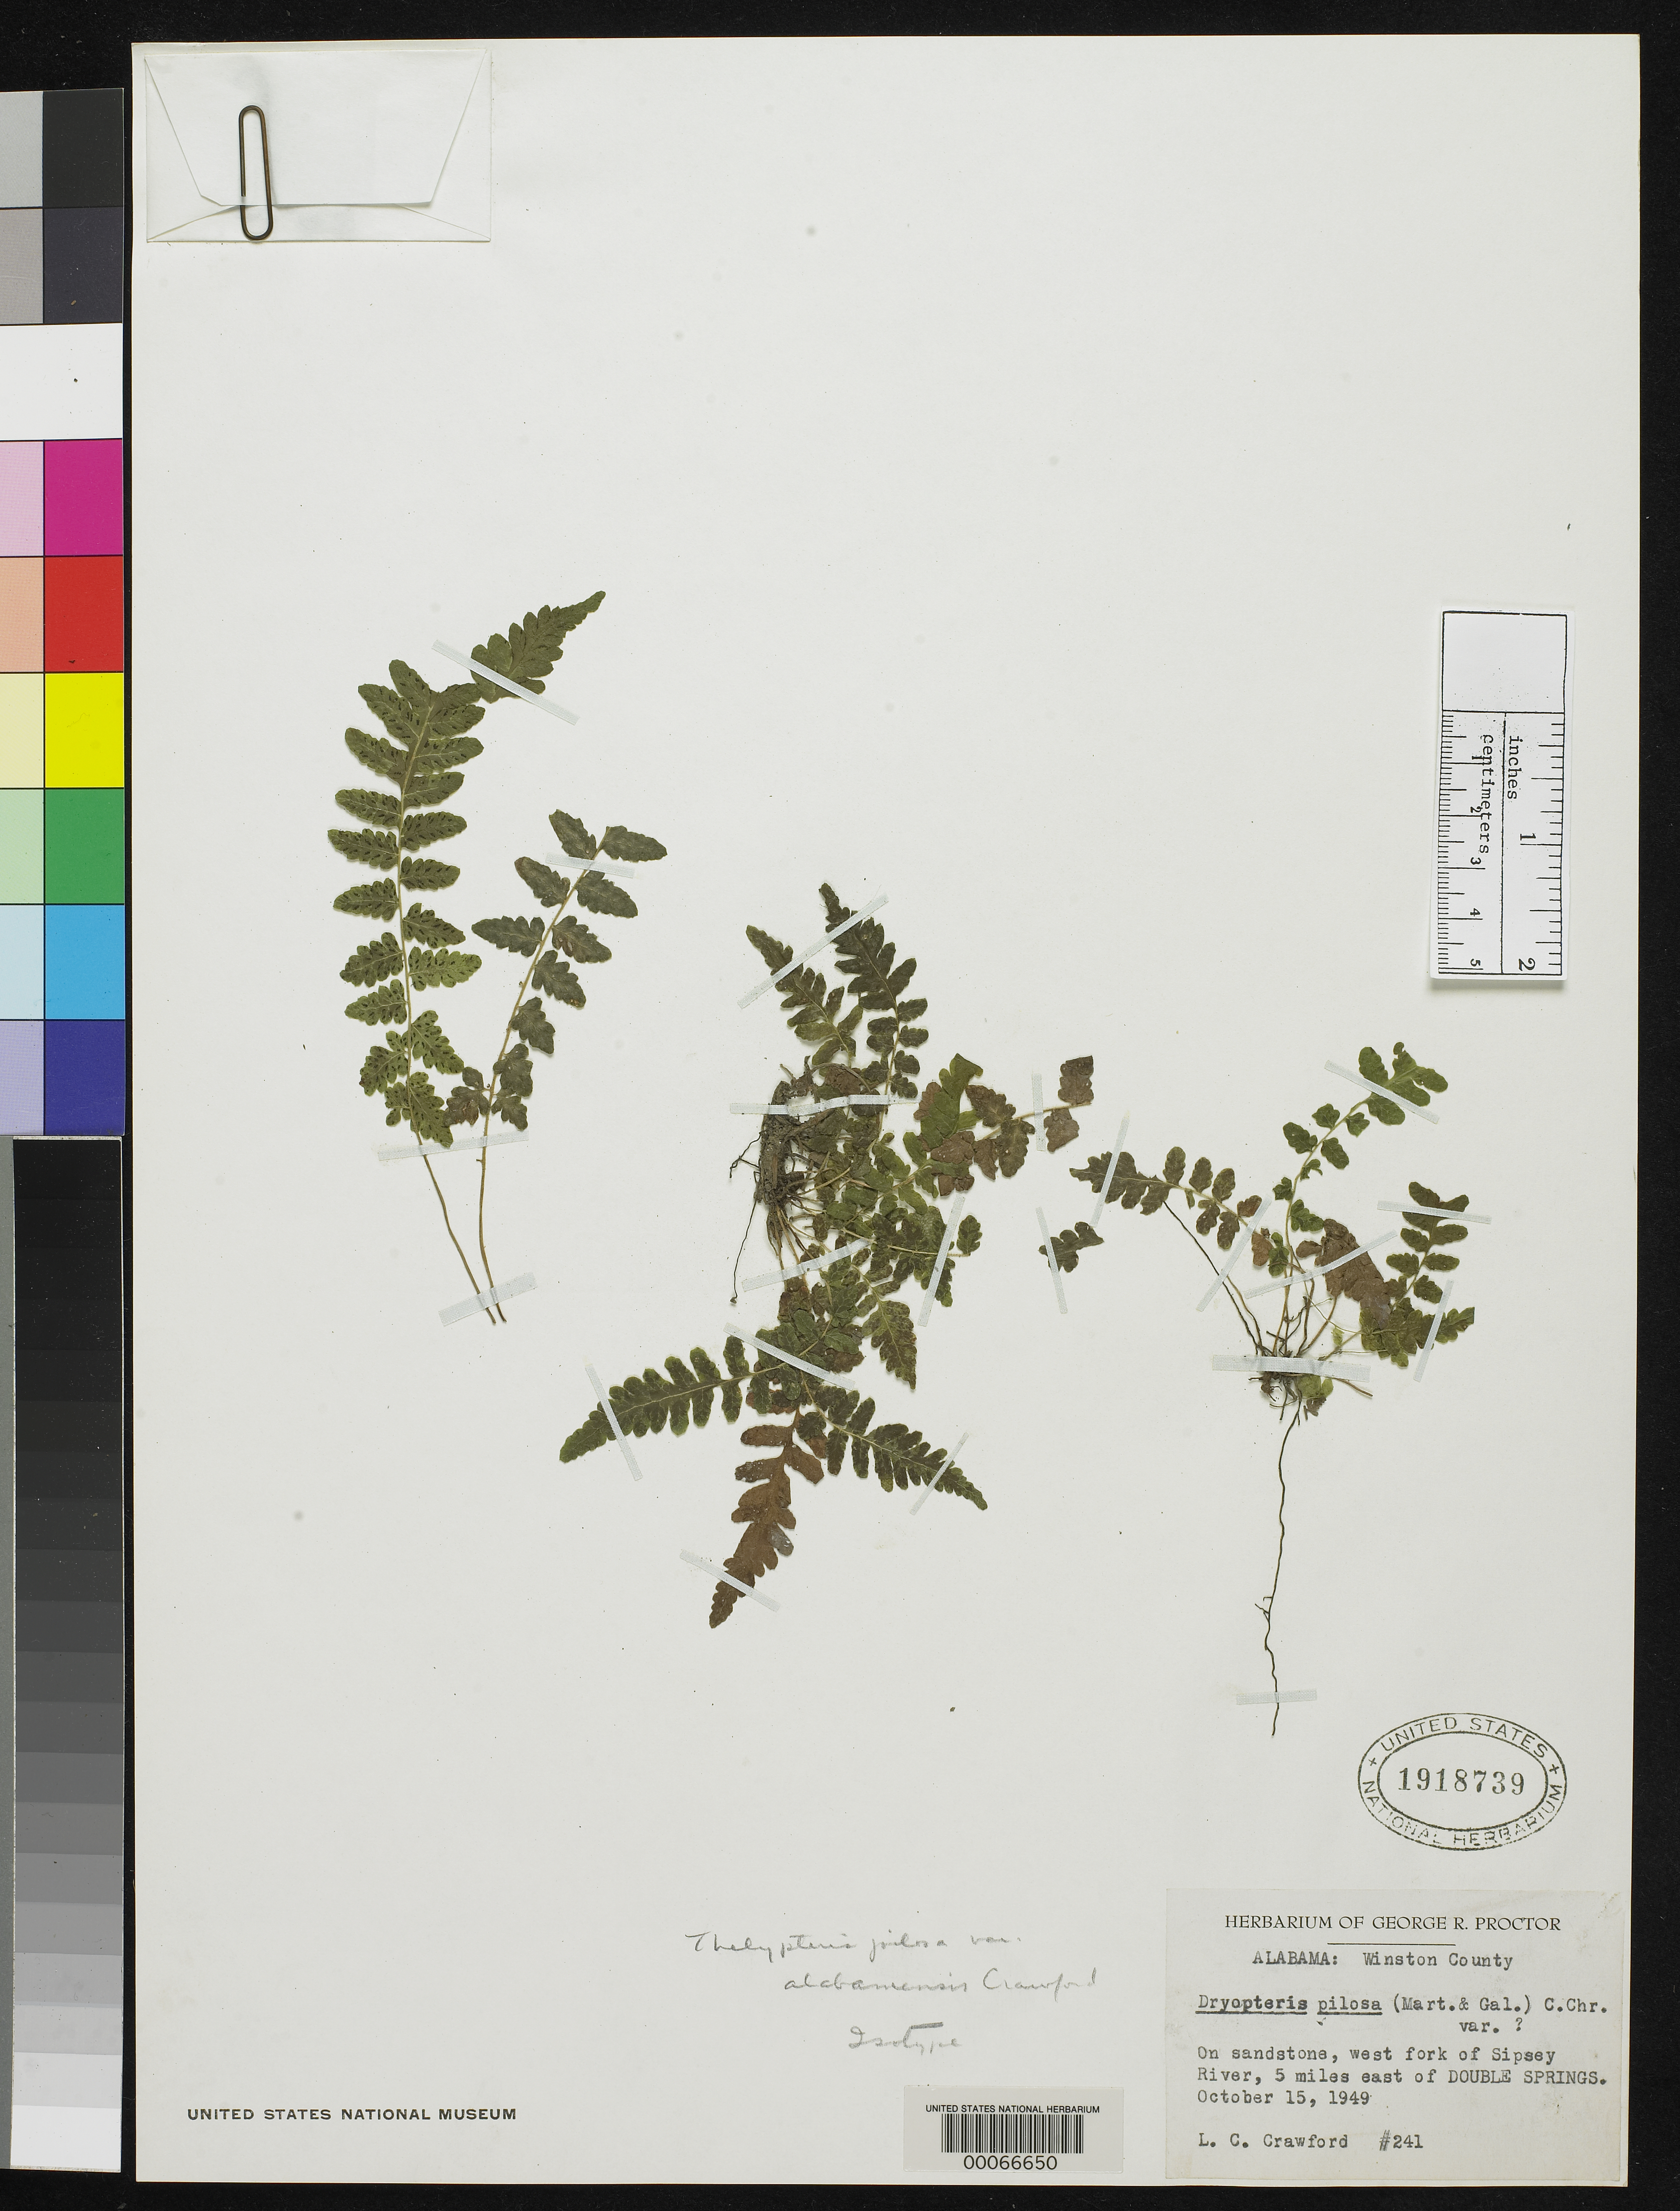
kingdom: Plantae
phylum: Tracheophyta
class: Polypodiopsida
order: Polypodiales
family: Thelypteridaceae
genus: Thelypteris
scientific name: Thelypteris pilosa var. alabamensis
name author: Crawford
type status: Syntype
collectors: L. Crawford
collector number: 241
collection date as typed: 15 Oct 1949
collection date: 1949-10-15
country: United States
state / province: Alabama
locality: W fork of Sipsey River, 5 mi E of Double Springs.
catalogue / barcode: US 1918739